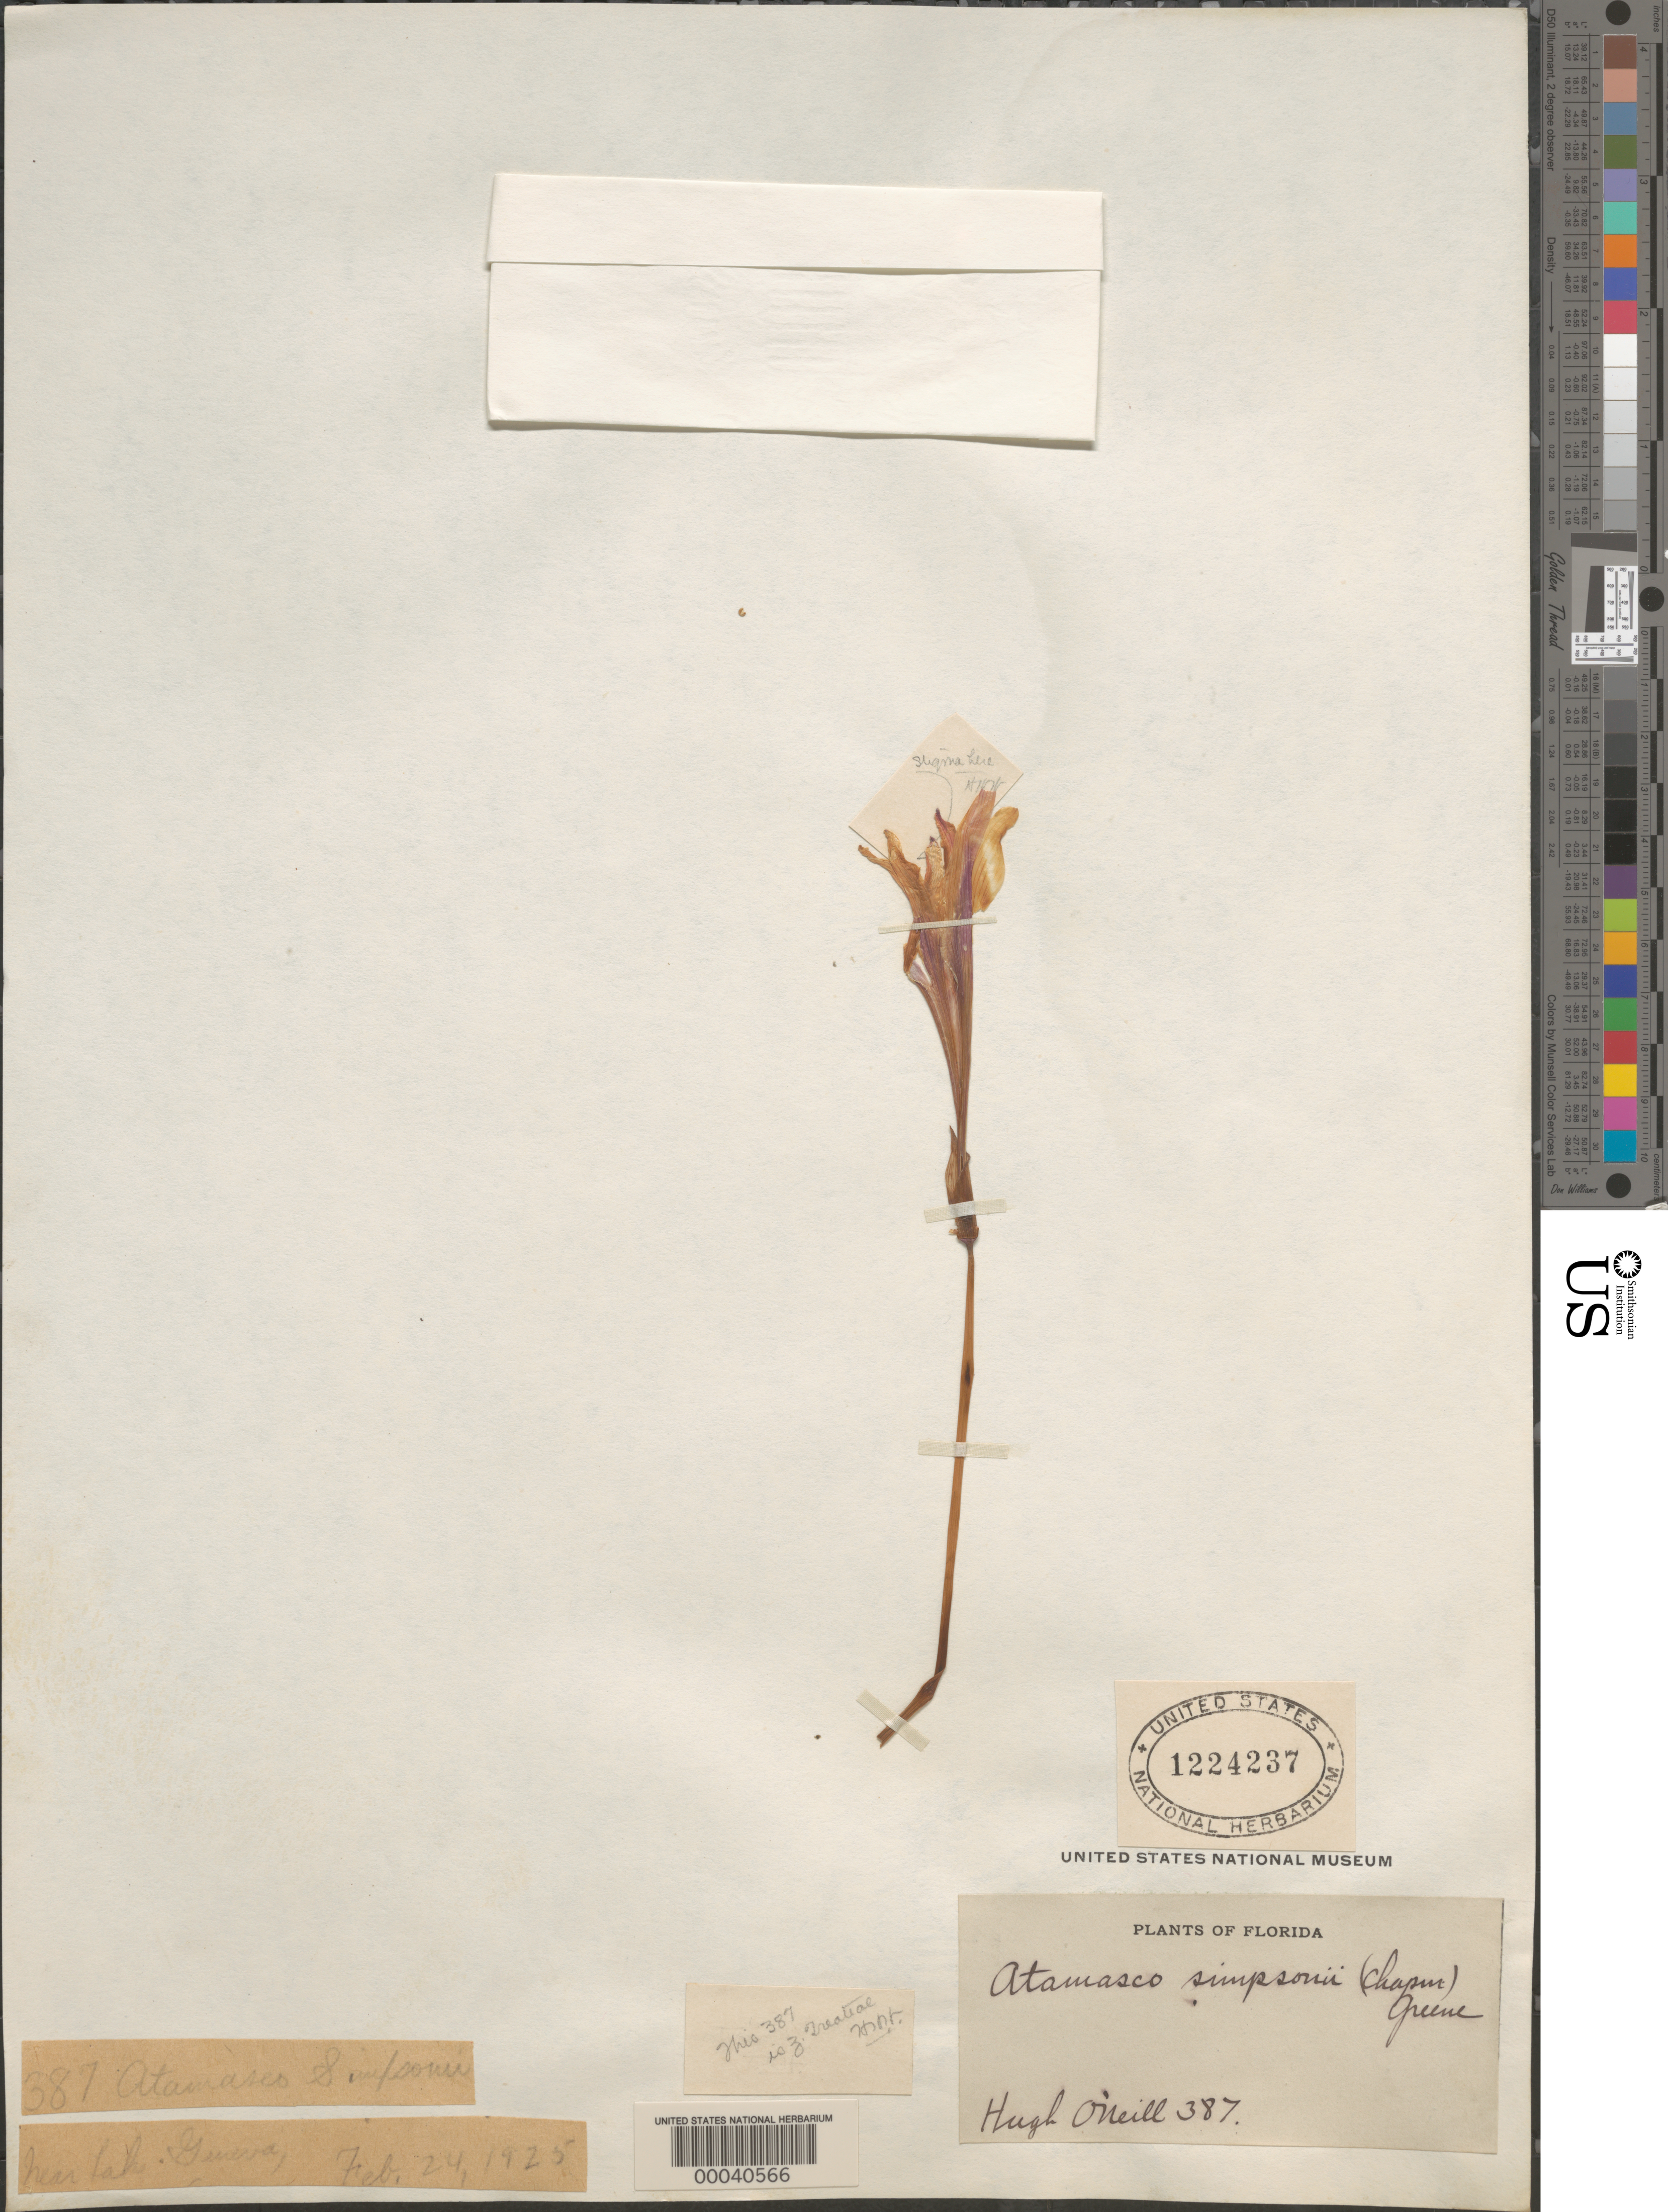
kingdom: Plantae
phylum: Tracheophyta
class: Liliopsida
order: Asparagales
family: Amaryllidaceae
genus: Zephyranthes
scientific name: Zephyranthes treatiae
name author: S. Watson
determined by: Strong, Mark T.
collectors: H. O'Neill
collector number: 387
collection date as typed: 24 Feb 1925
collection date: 1925-02-24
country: United States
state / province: Florida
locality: Near lake geneva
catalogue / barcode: US 1224237